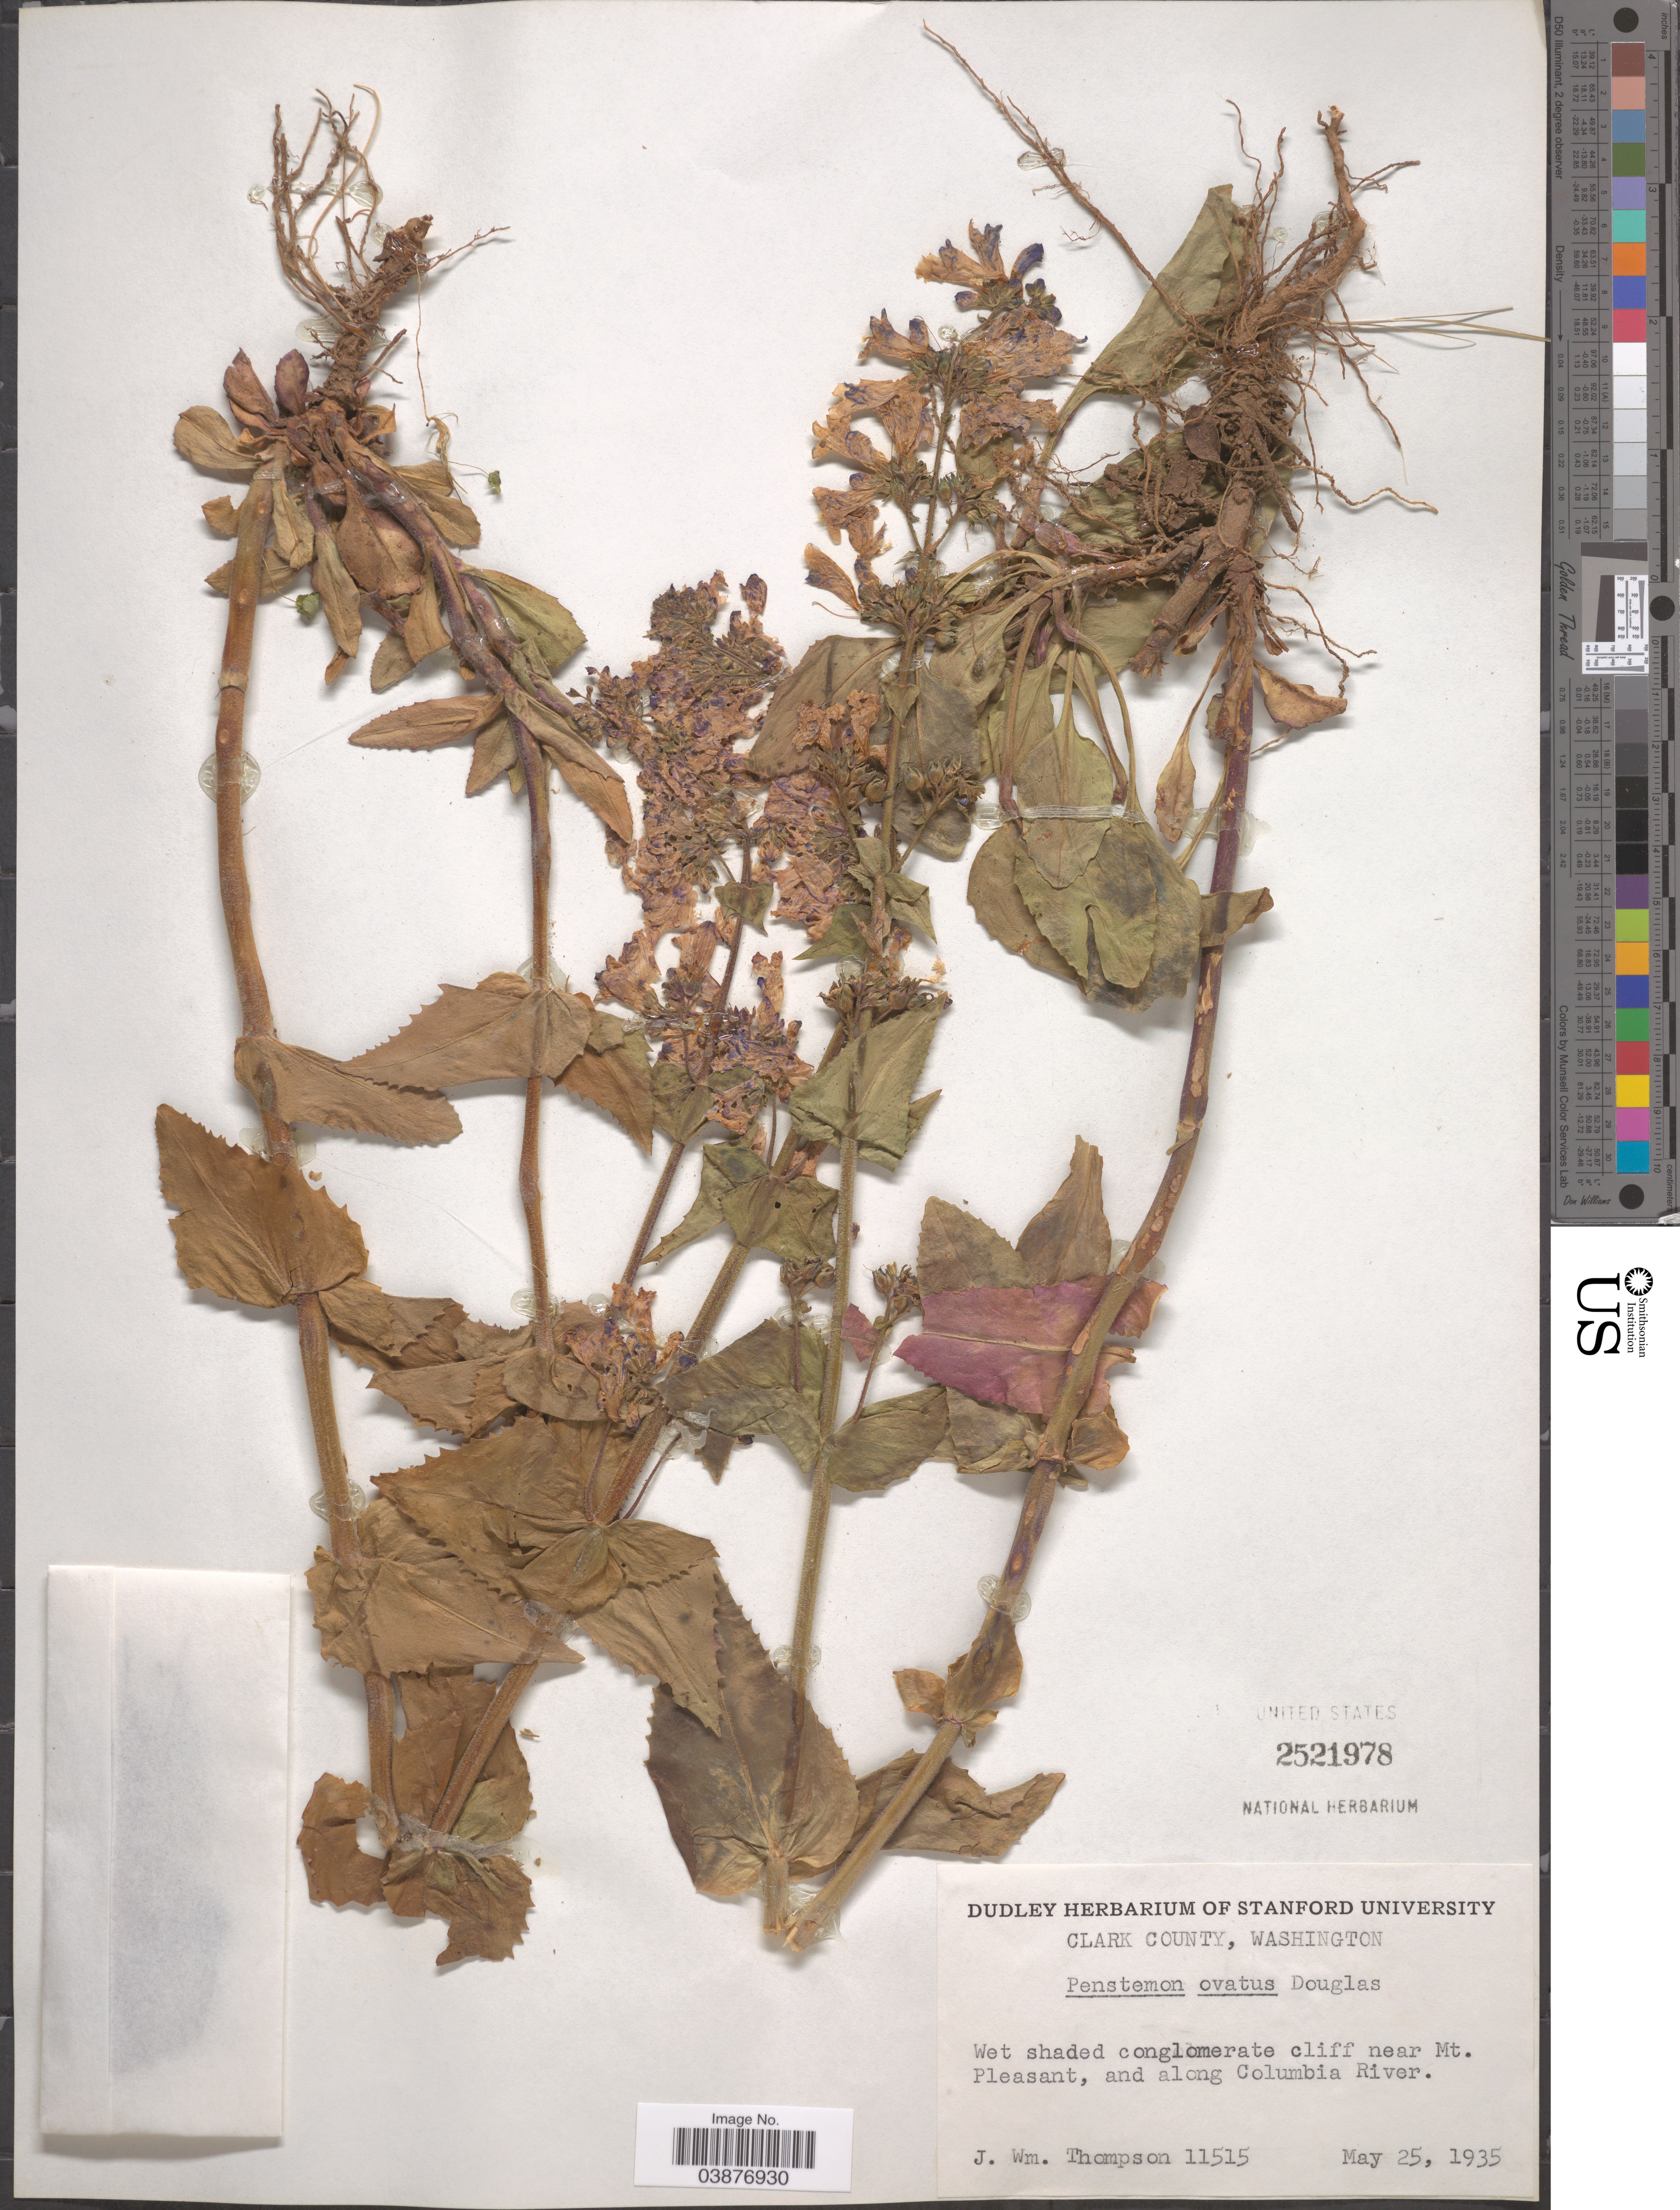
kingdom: Plantae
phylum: Tracheophyta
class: Magnoliopsida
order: Lamiales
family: Plantaginaceae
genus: Penstemon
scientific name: Penstemon ovatus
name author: Douglas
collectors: J. W. Thompson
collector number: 11515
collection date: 1935-05-25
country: United States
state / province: Washington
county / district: Clark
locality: Clark County. Wet shaded conglomerate cliff near Mt. Pleasant, and along Columbia River.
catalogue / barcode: US 2521978